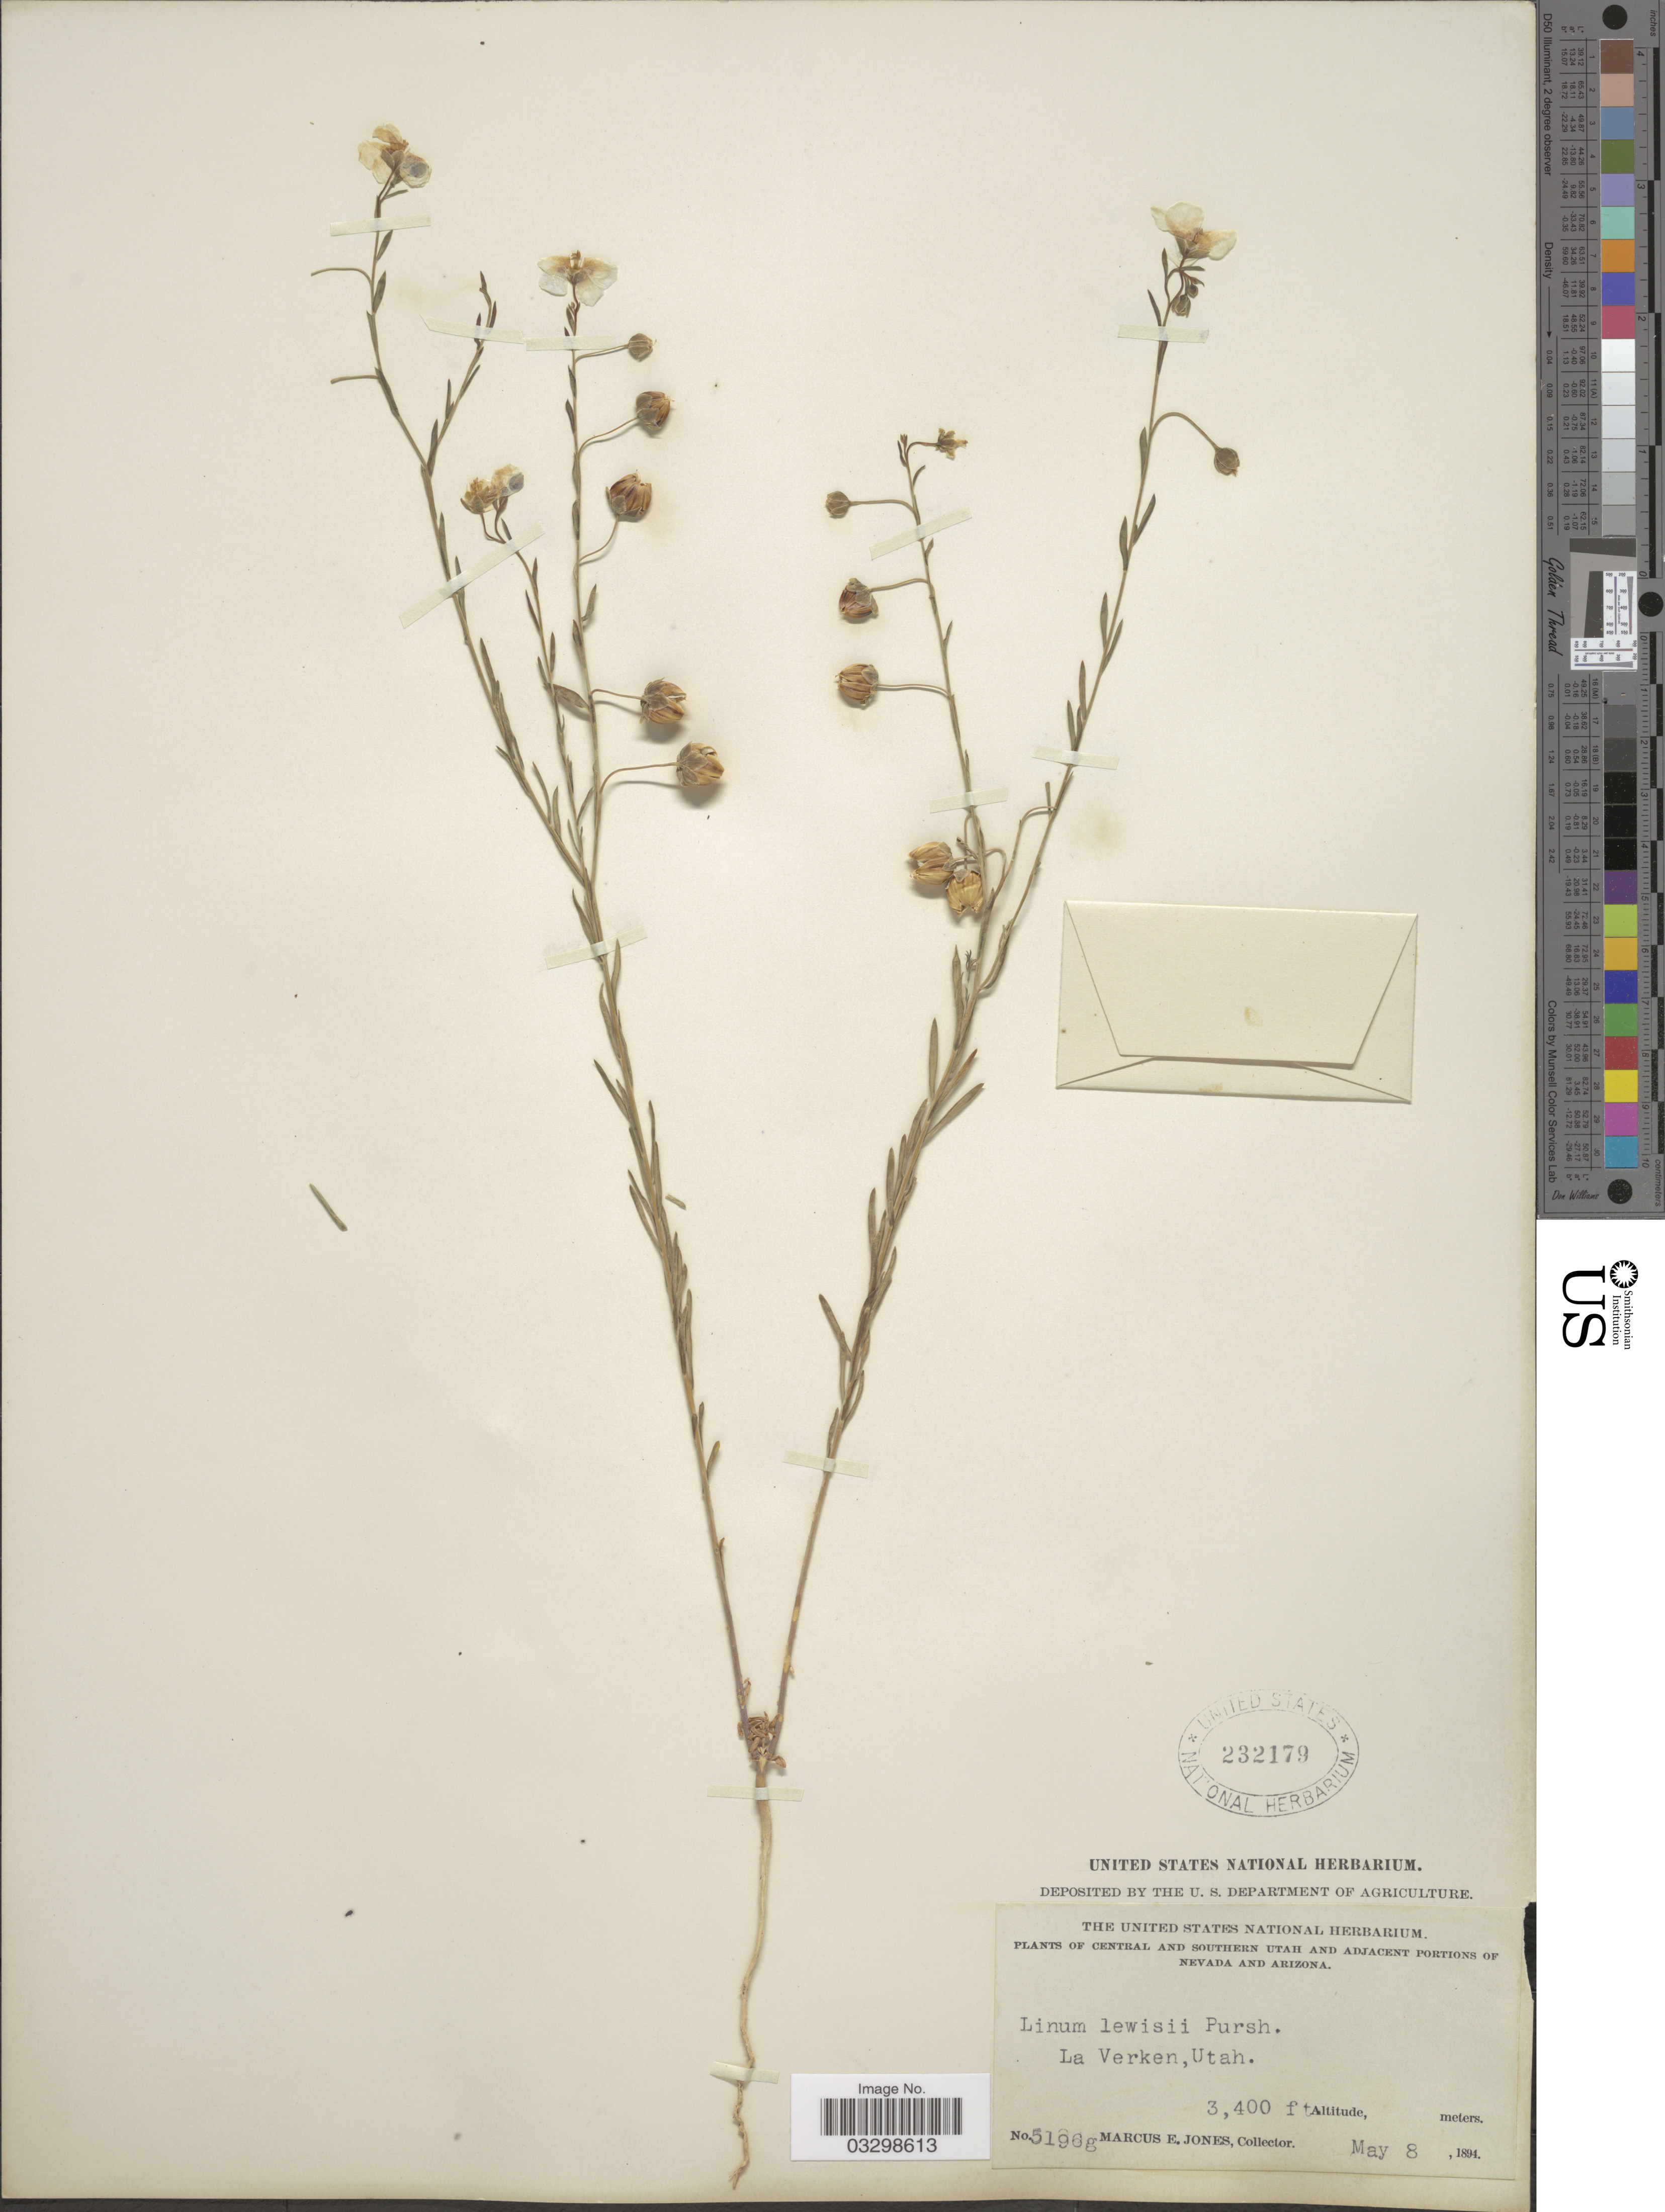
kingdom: Plantae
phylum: Tracheophyta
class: Magnoliopsida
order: Malpighiales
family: Linaceae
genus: Linum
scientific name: Linum lewisii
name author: Pursh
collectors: M. E. Jones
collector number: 5196g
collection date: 1894-05-08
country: United States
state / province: Utah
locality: Central and southern Utah. La Verken.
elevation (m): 1036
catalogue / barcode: US 232179